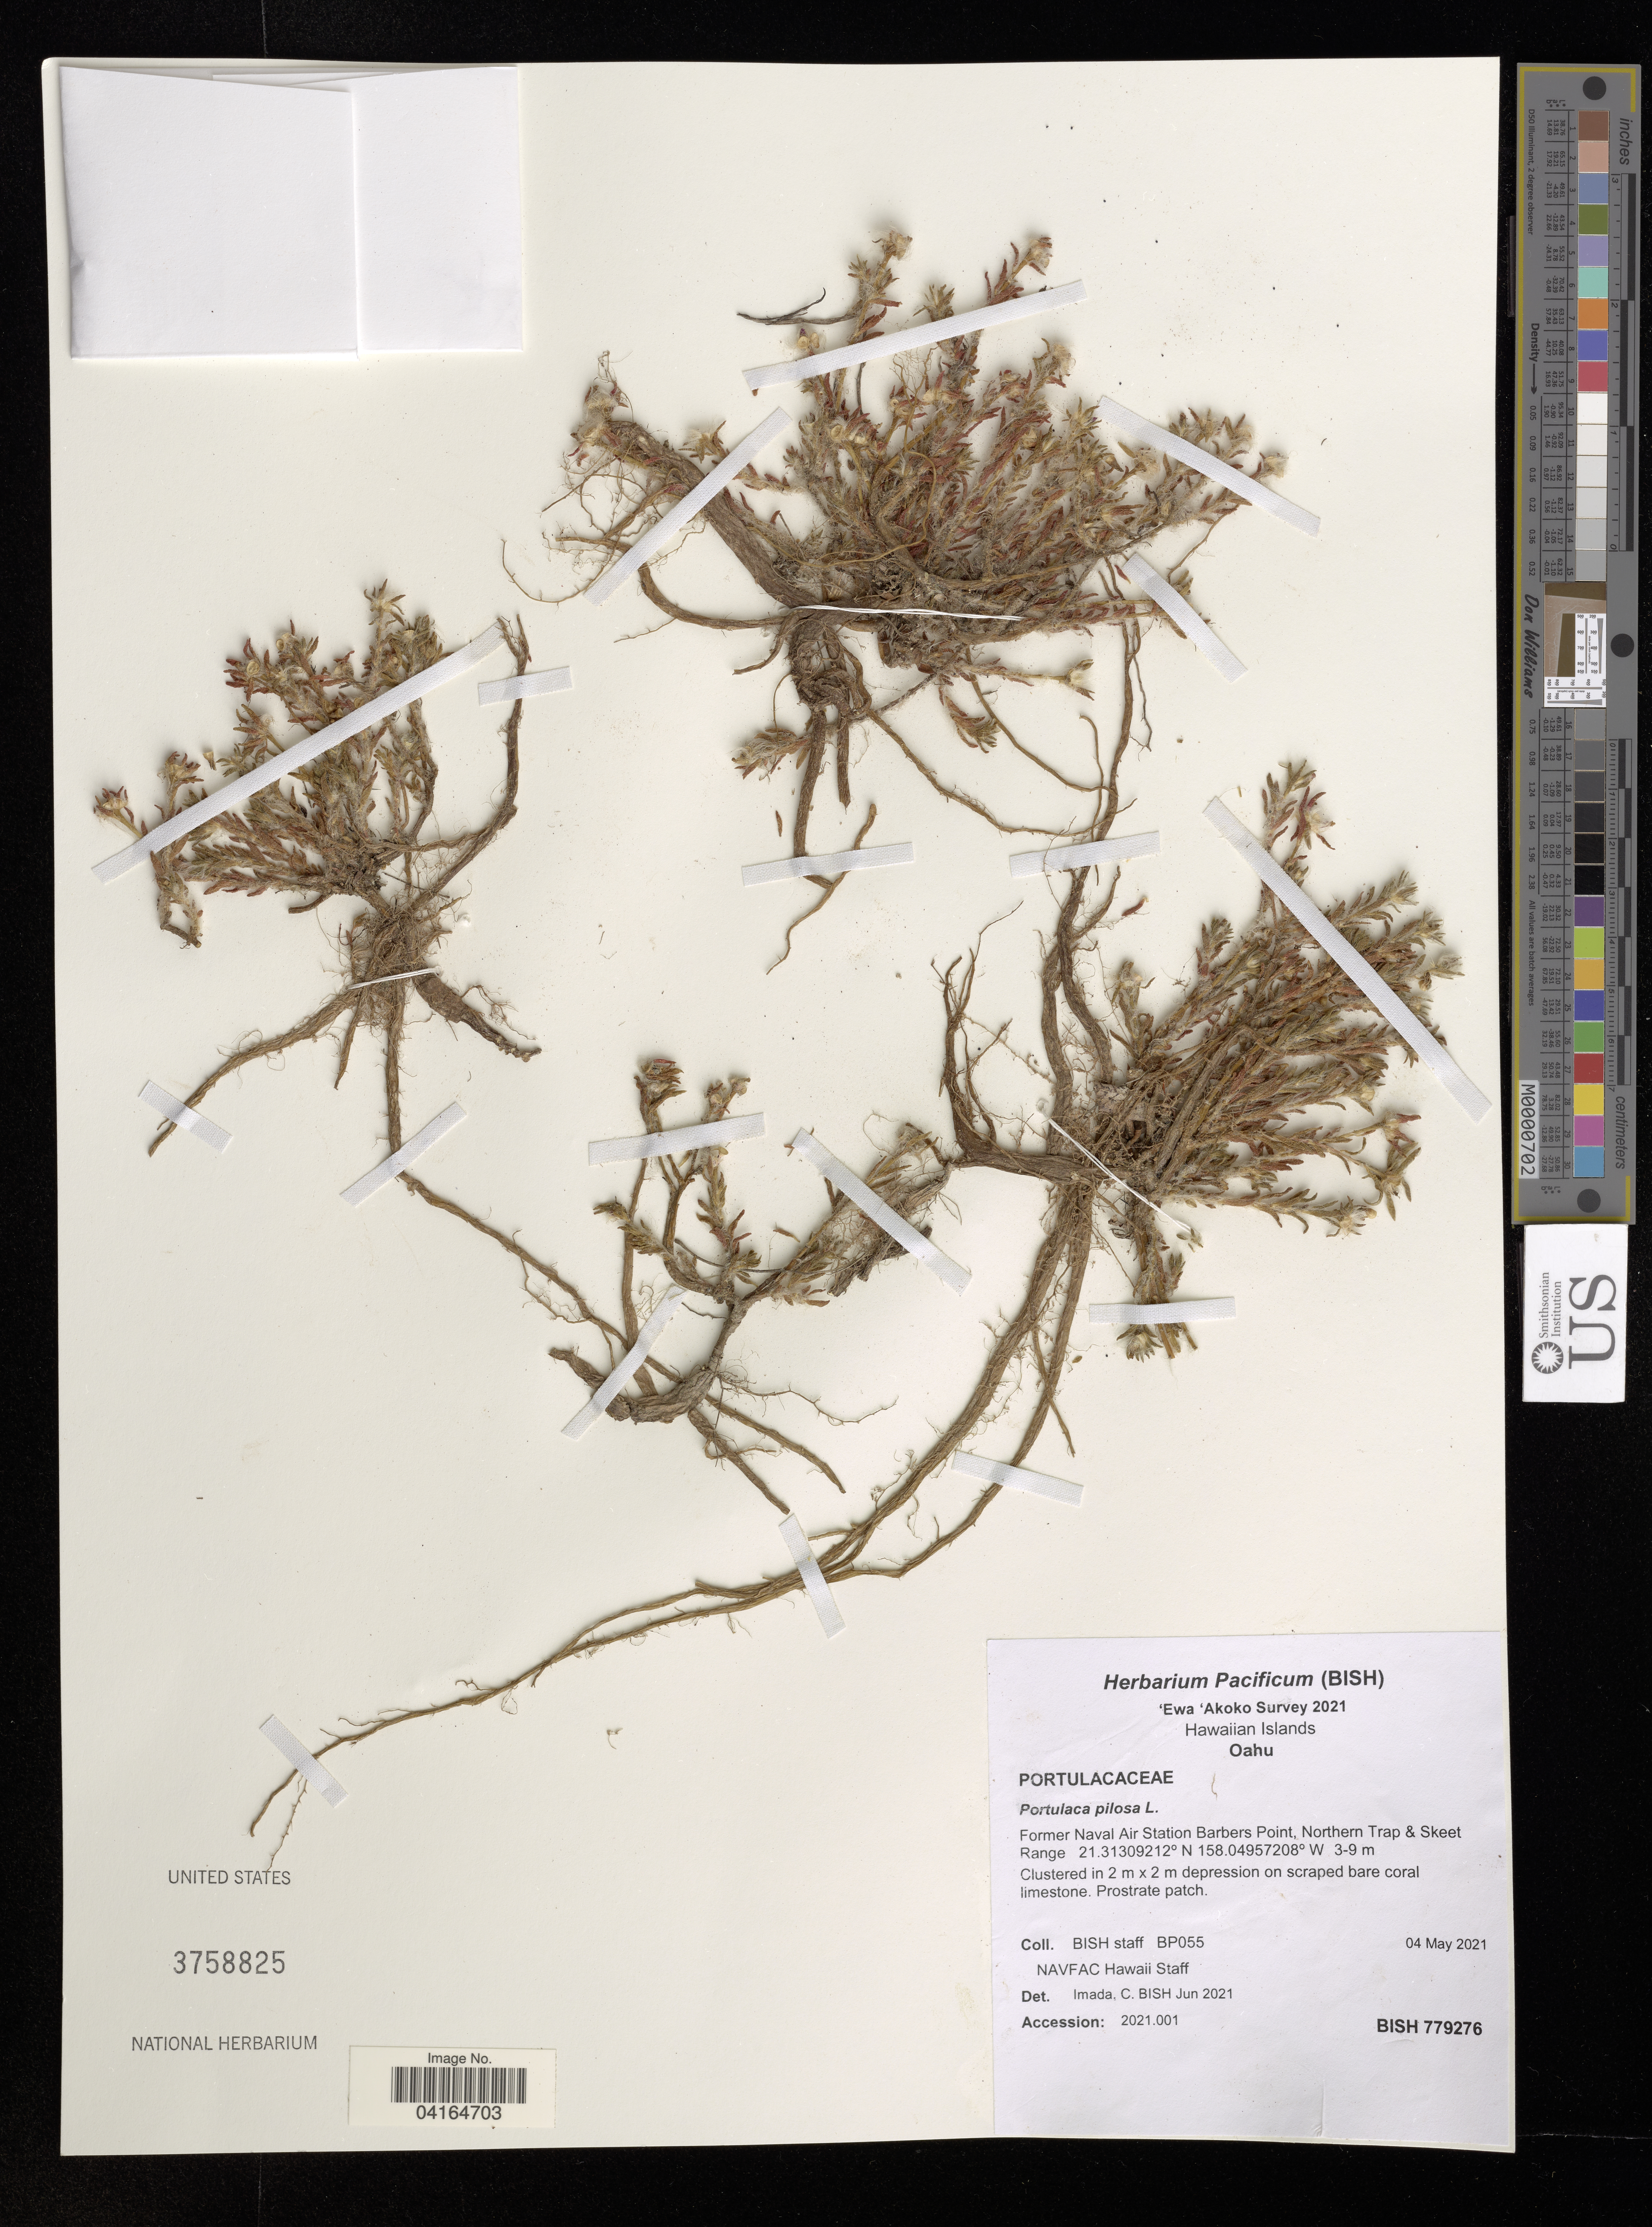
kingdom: Plantae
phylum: Tracheophyta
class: Magnoliopsida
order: Caryophyllales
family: Portulacaceae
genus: Portulaca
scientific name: Portulaca pilosa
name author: L.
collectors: Bernice P. Bishop Museum & N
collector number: BP055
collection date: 2021-05-04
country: United States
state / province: Hawaii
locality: Hawaiian Islands. Oahu. Former Naval Air Station Barbers Point, Northern Trap & Skeet Range.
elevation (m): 3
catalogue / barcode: US 3758825